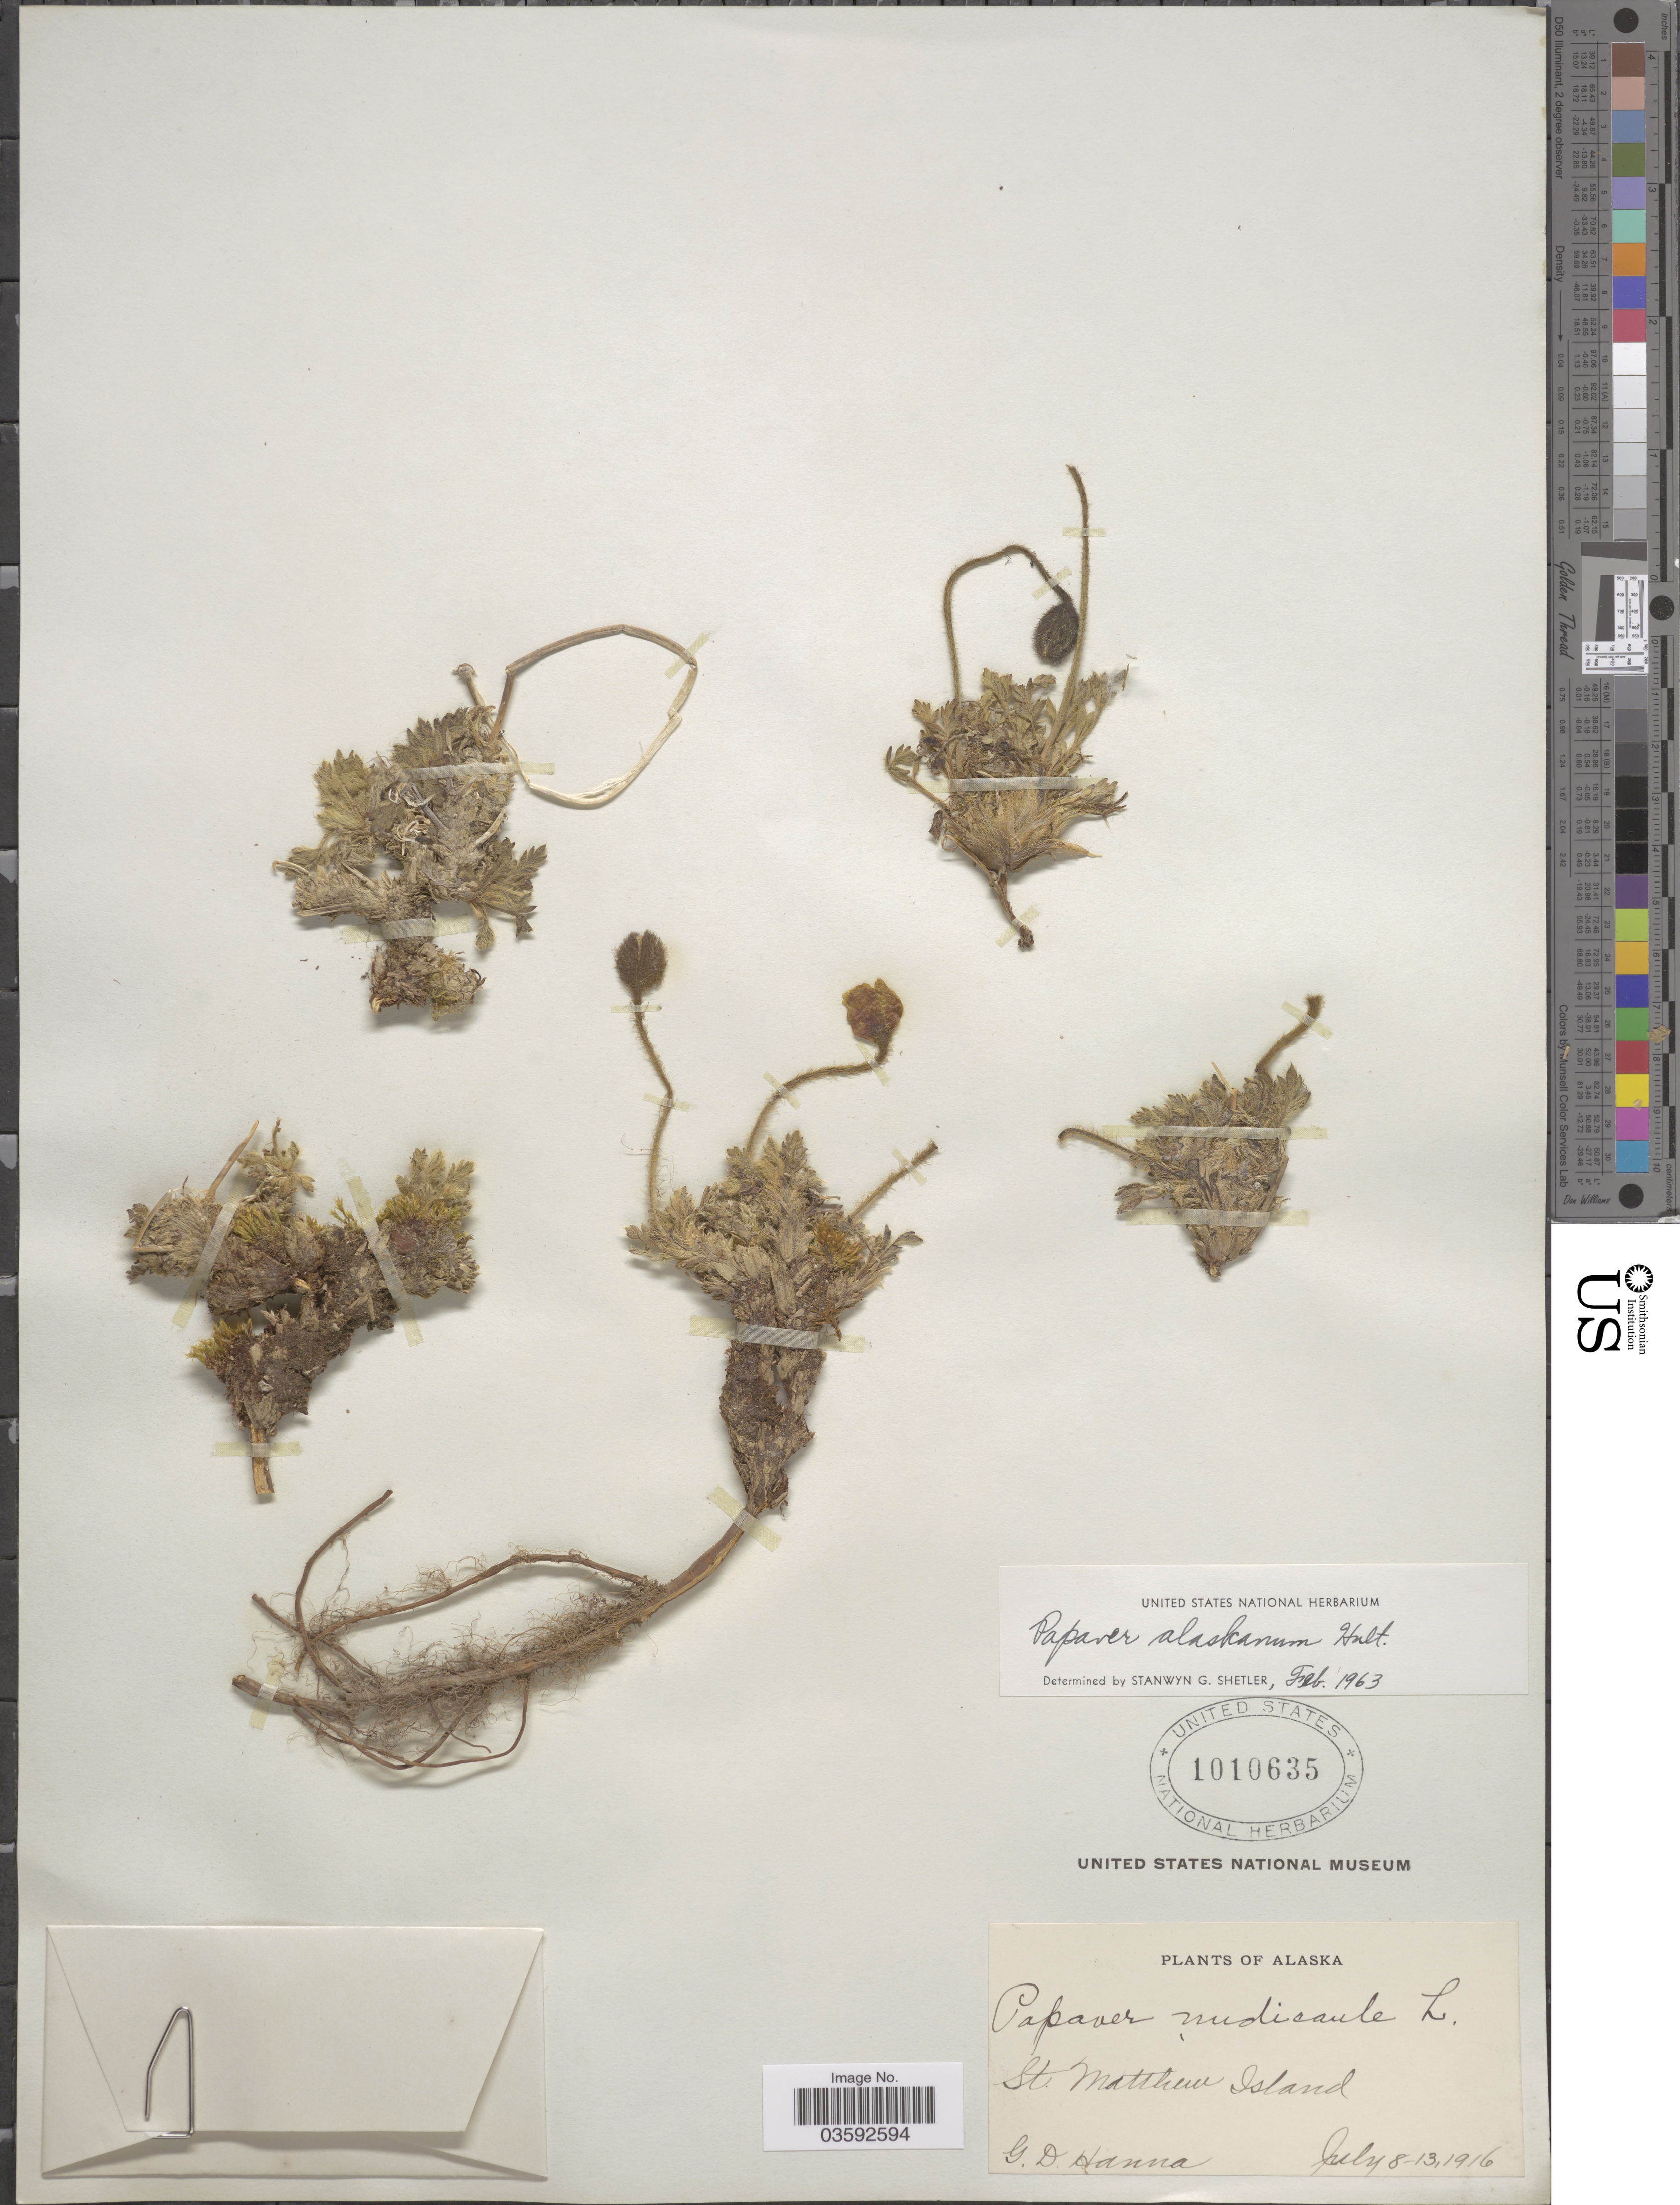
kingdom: Plantae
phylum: Tracheophyta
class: Magnoliopsida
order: Ranunculales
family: Papaveraceae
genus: Papaver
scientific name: Papaver alaskanum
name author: Hultén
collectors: G. D. Hanna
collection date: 1916-07-08/1916-07-13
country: United States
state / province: Alaska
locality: St. Matthew Island.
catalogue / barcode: US 1010635